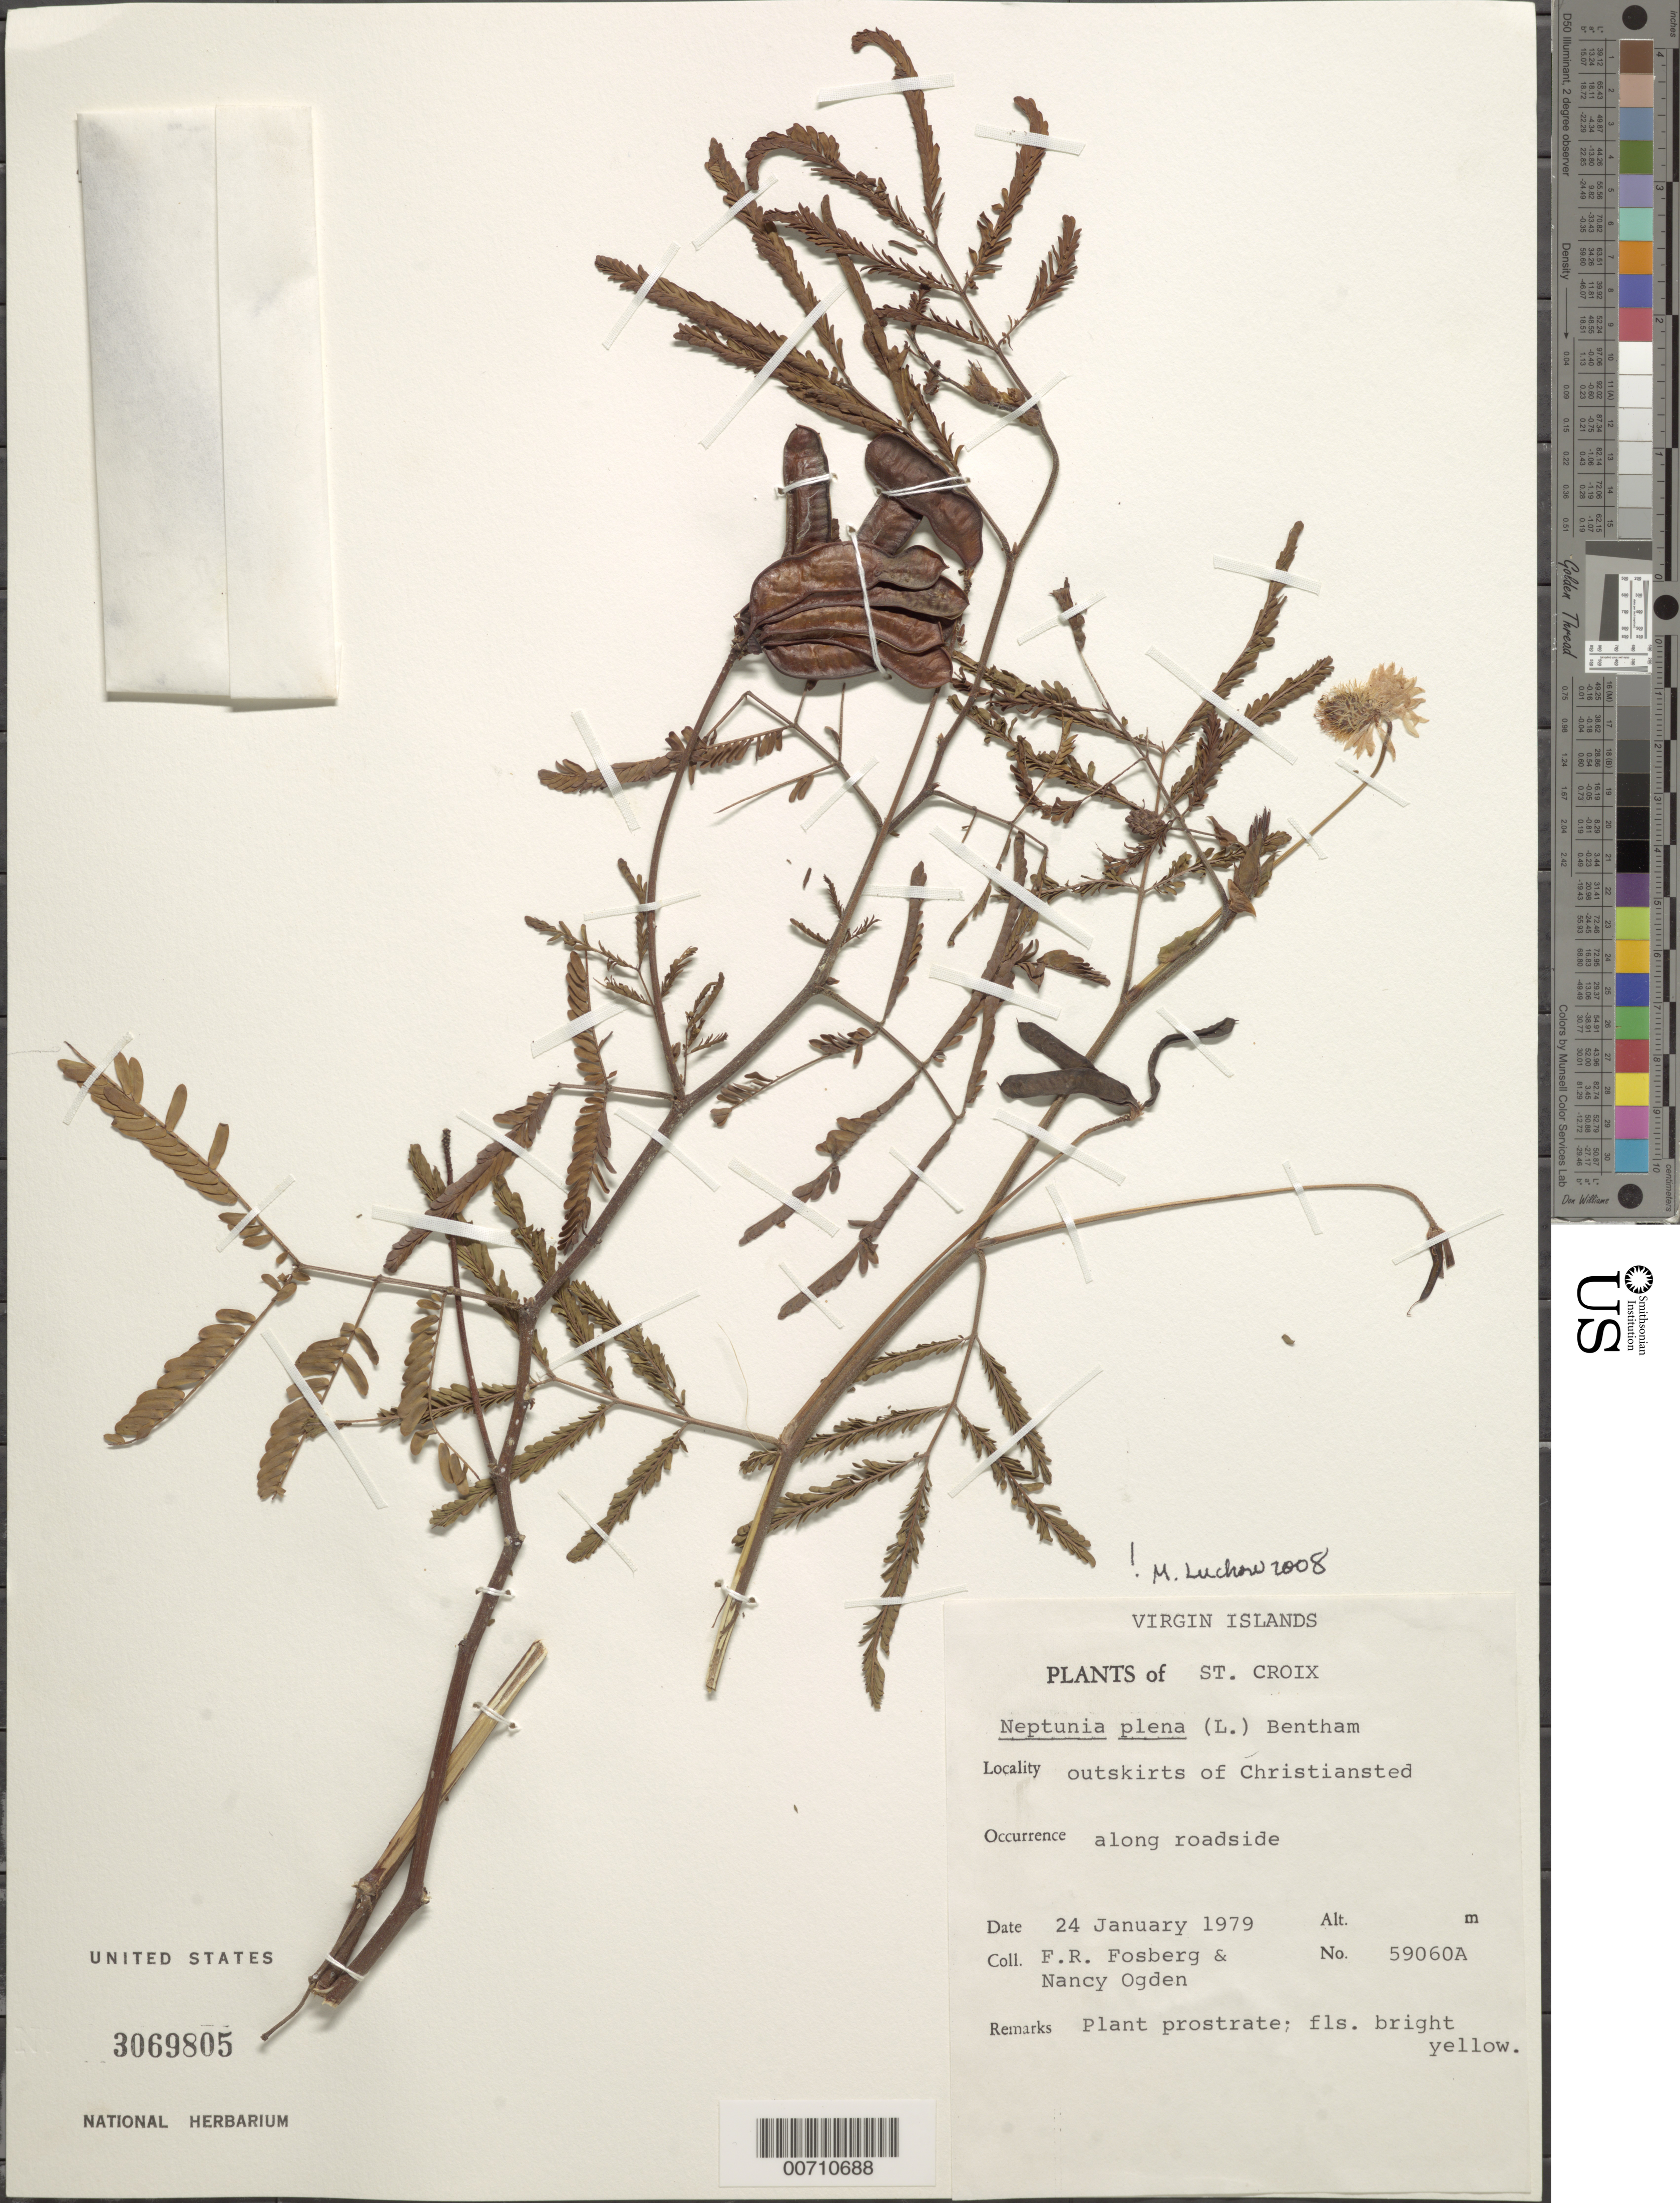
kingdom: Plantae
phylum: Tracheophyta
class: Magnoliopsida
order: Fabales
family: Fabaceae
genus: Neptunia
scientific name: Neptunia plena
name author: (L.) Benth.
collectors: F. R. Fosberg & N. Ogden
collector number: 59060A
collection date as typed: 24 Jan 1979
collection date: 1979-01-24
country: U.S. Virgin Islands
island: St. Croix Island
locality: Christiansted, outskirts of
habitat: Along roadside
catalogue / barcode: US 3069805